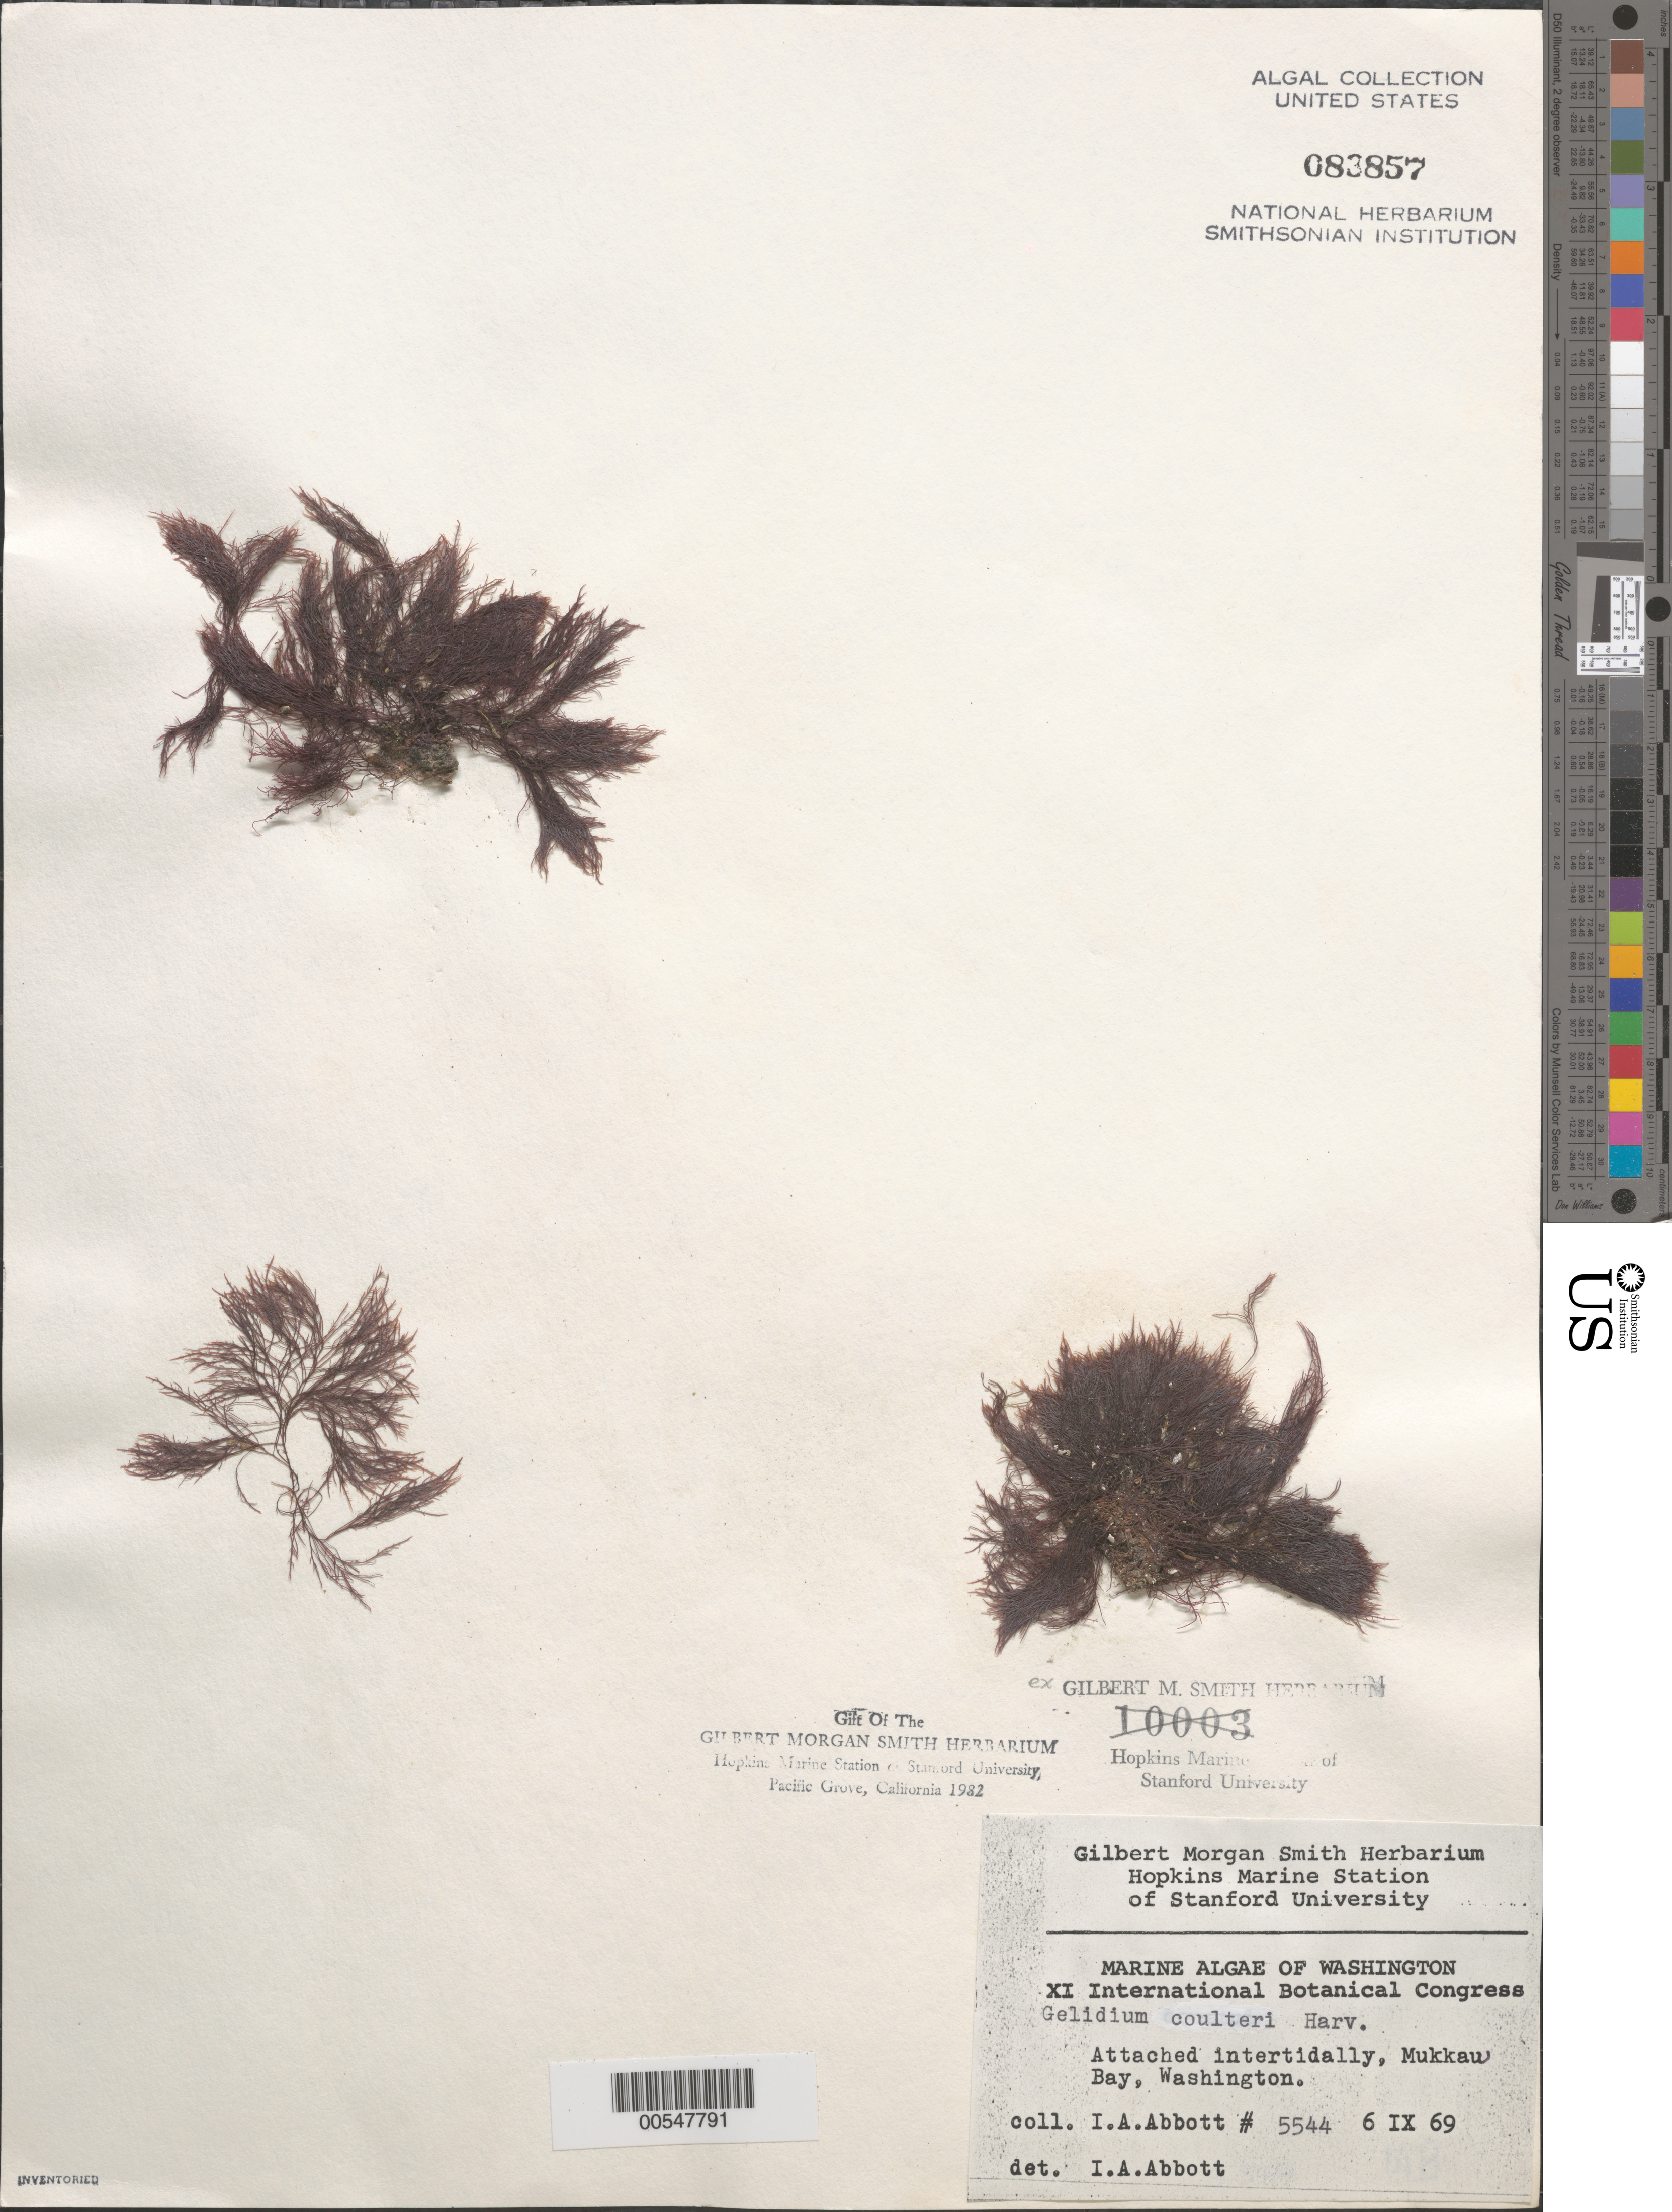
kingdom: Plantae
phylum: Rhodophyta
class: Florideophyceae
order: Gelidiales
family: Gelidiaceae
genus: Gelidium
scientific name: Gelidium coulteri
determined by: Abbott, Isabella A.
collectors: I. A. Abbott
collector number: IAA 5544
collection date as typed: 06 Sep 1969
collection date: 1969-09-06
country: United States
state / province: Washington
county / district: Clallam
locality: Mukkaw Bay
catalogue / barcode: US 83857